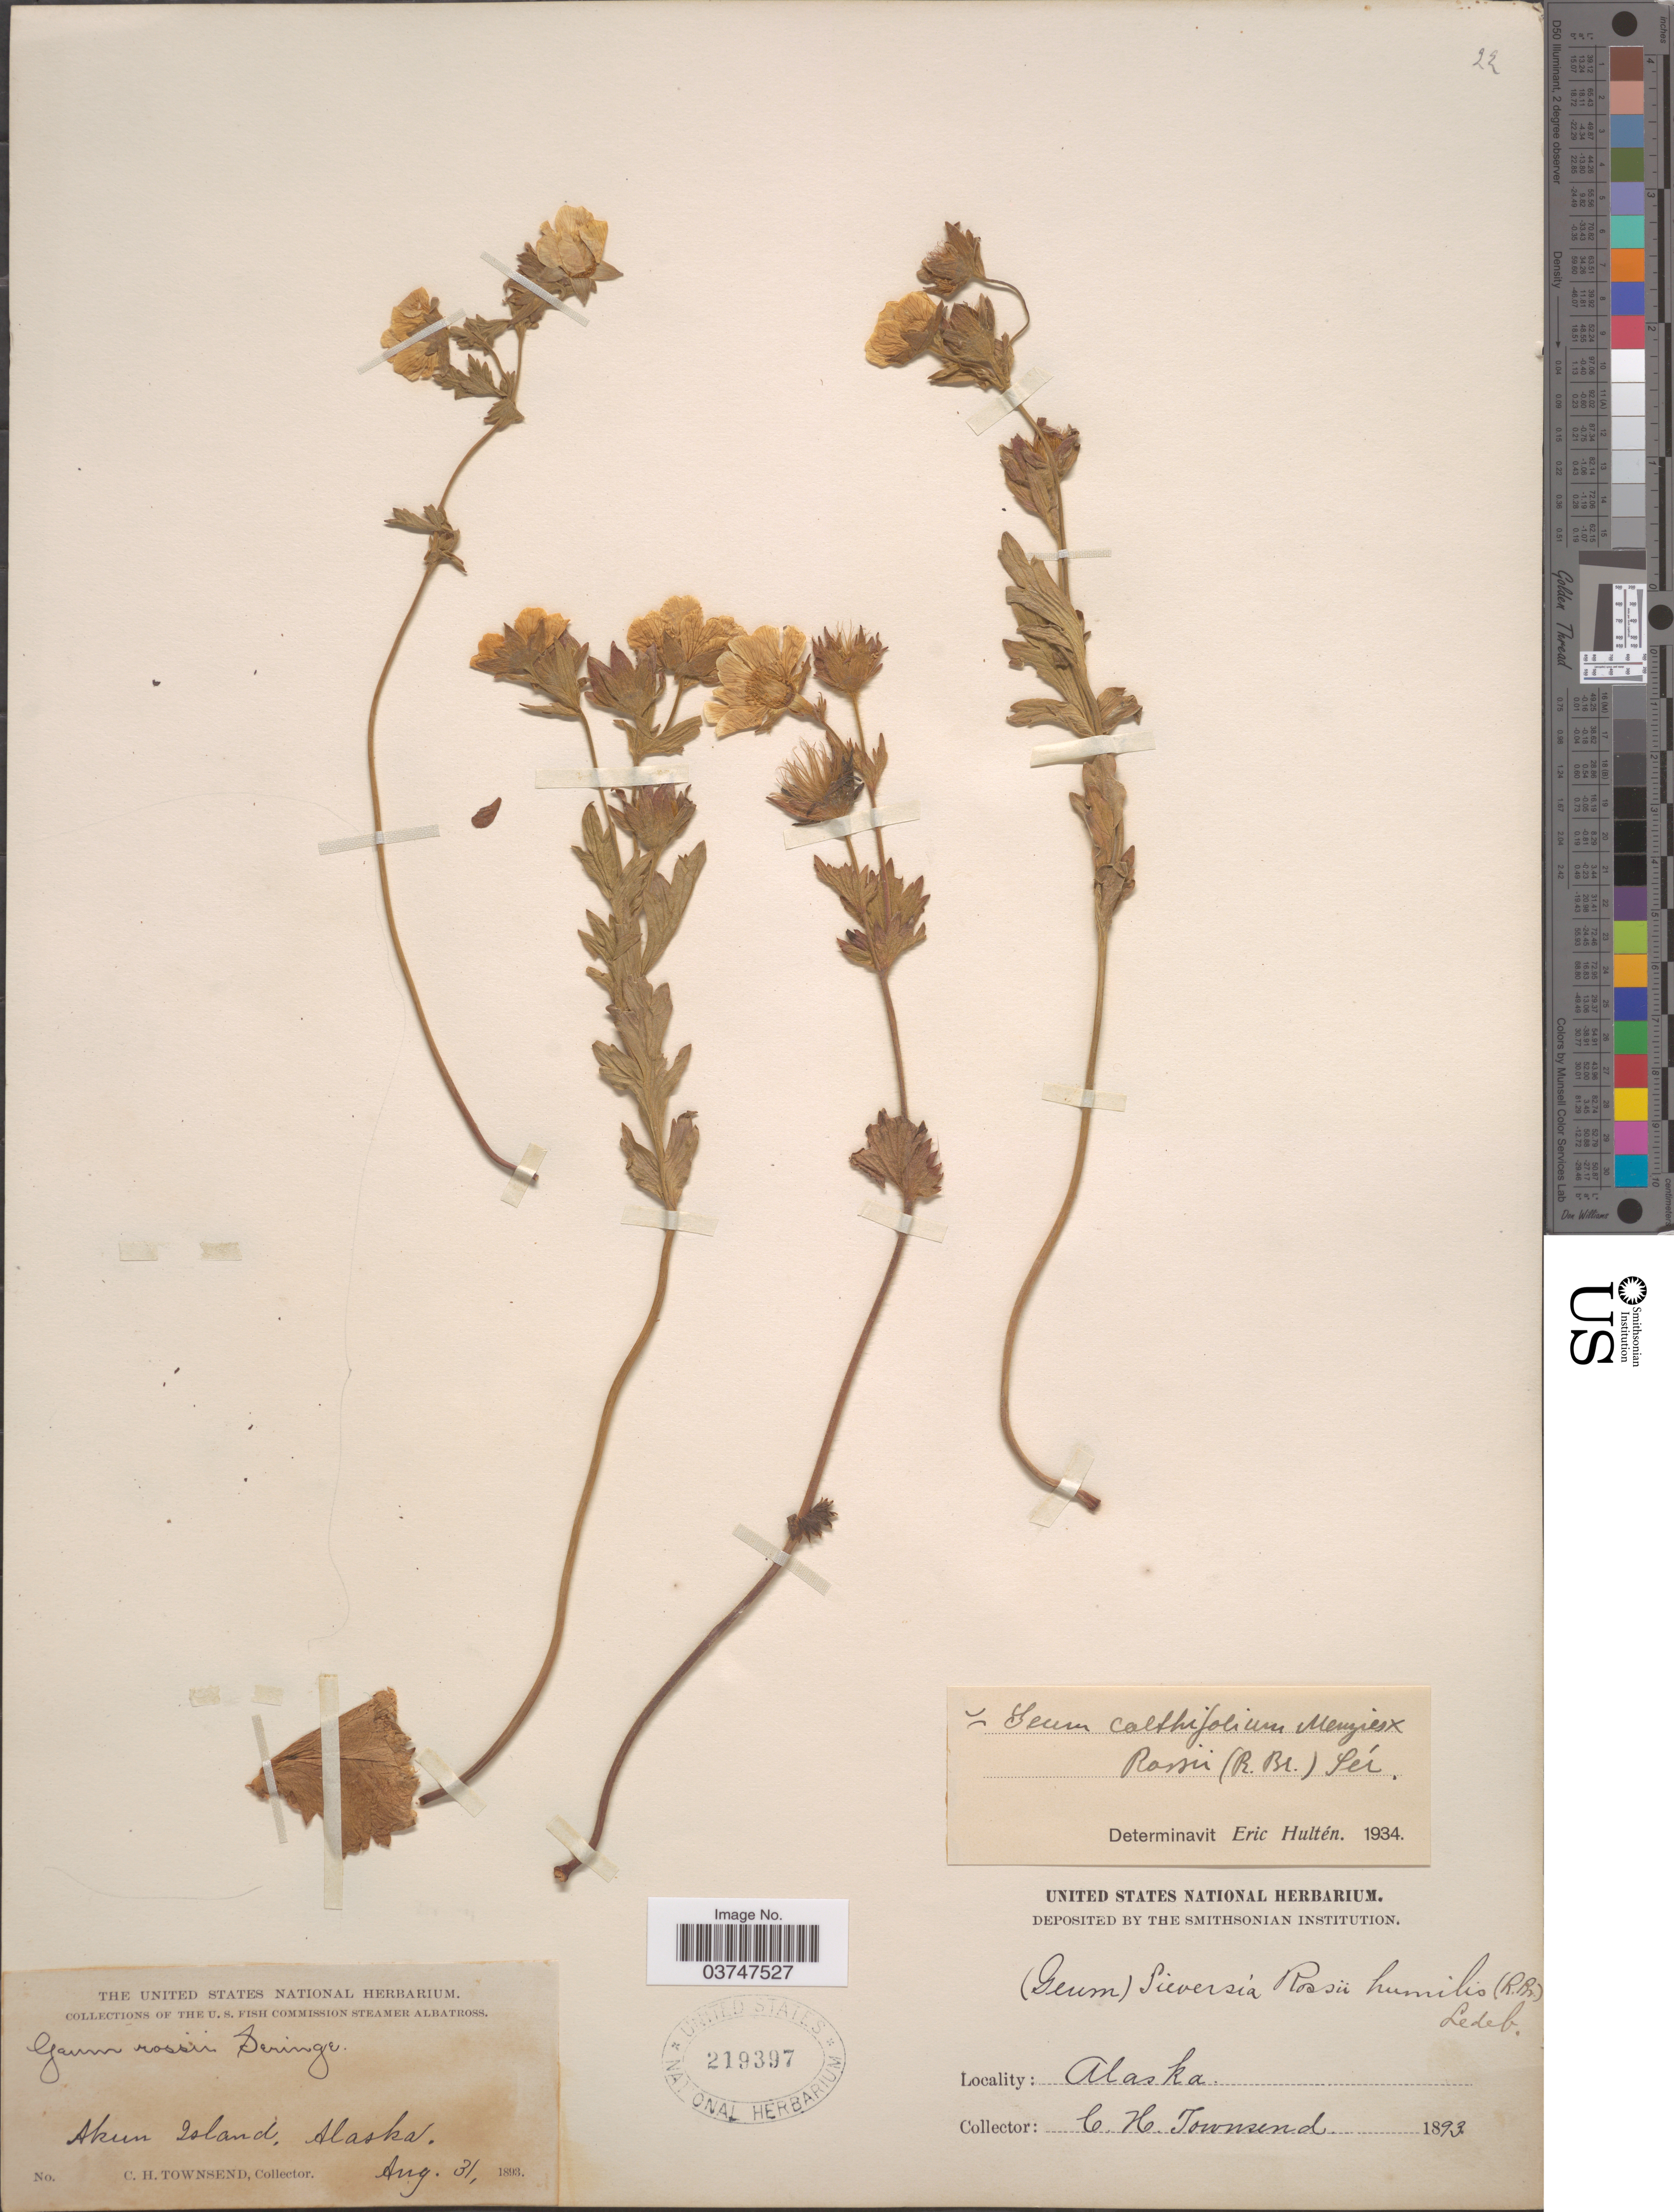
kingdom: Plantae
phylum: Tracheophyta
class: Magnoliopsida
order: Rosales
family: Rosaceae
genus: Geum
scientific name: Geum x macranthum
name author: (Kearney ex Rydb.) B. Boivin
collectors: C. H. Townsend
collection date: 1893-08-31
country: United States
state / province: Alaska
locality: Akun Island.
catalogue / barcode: US 219397